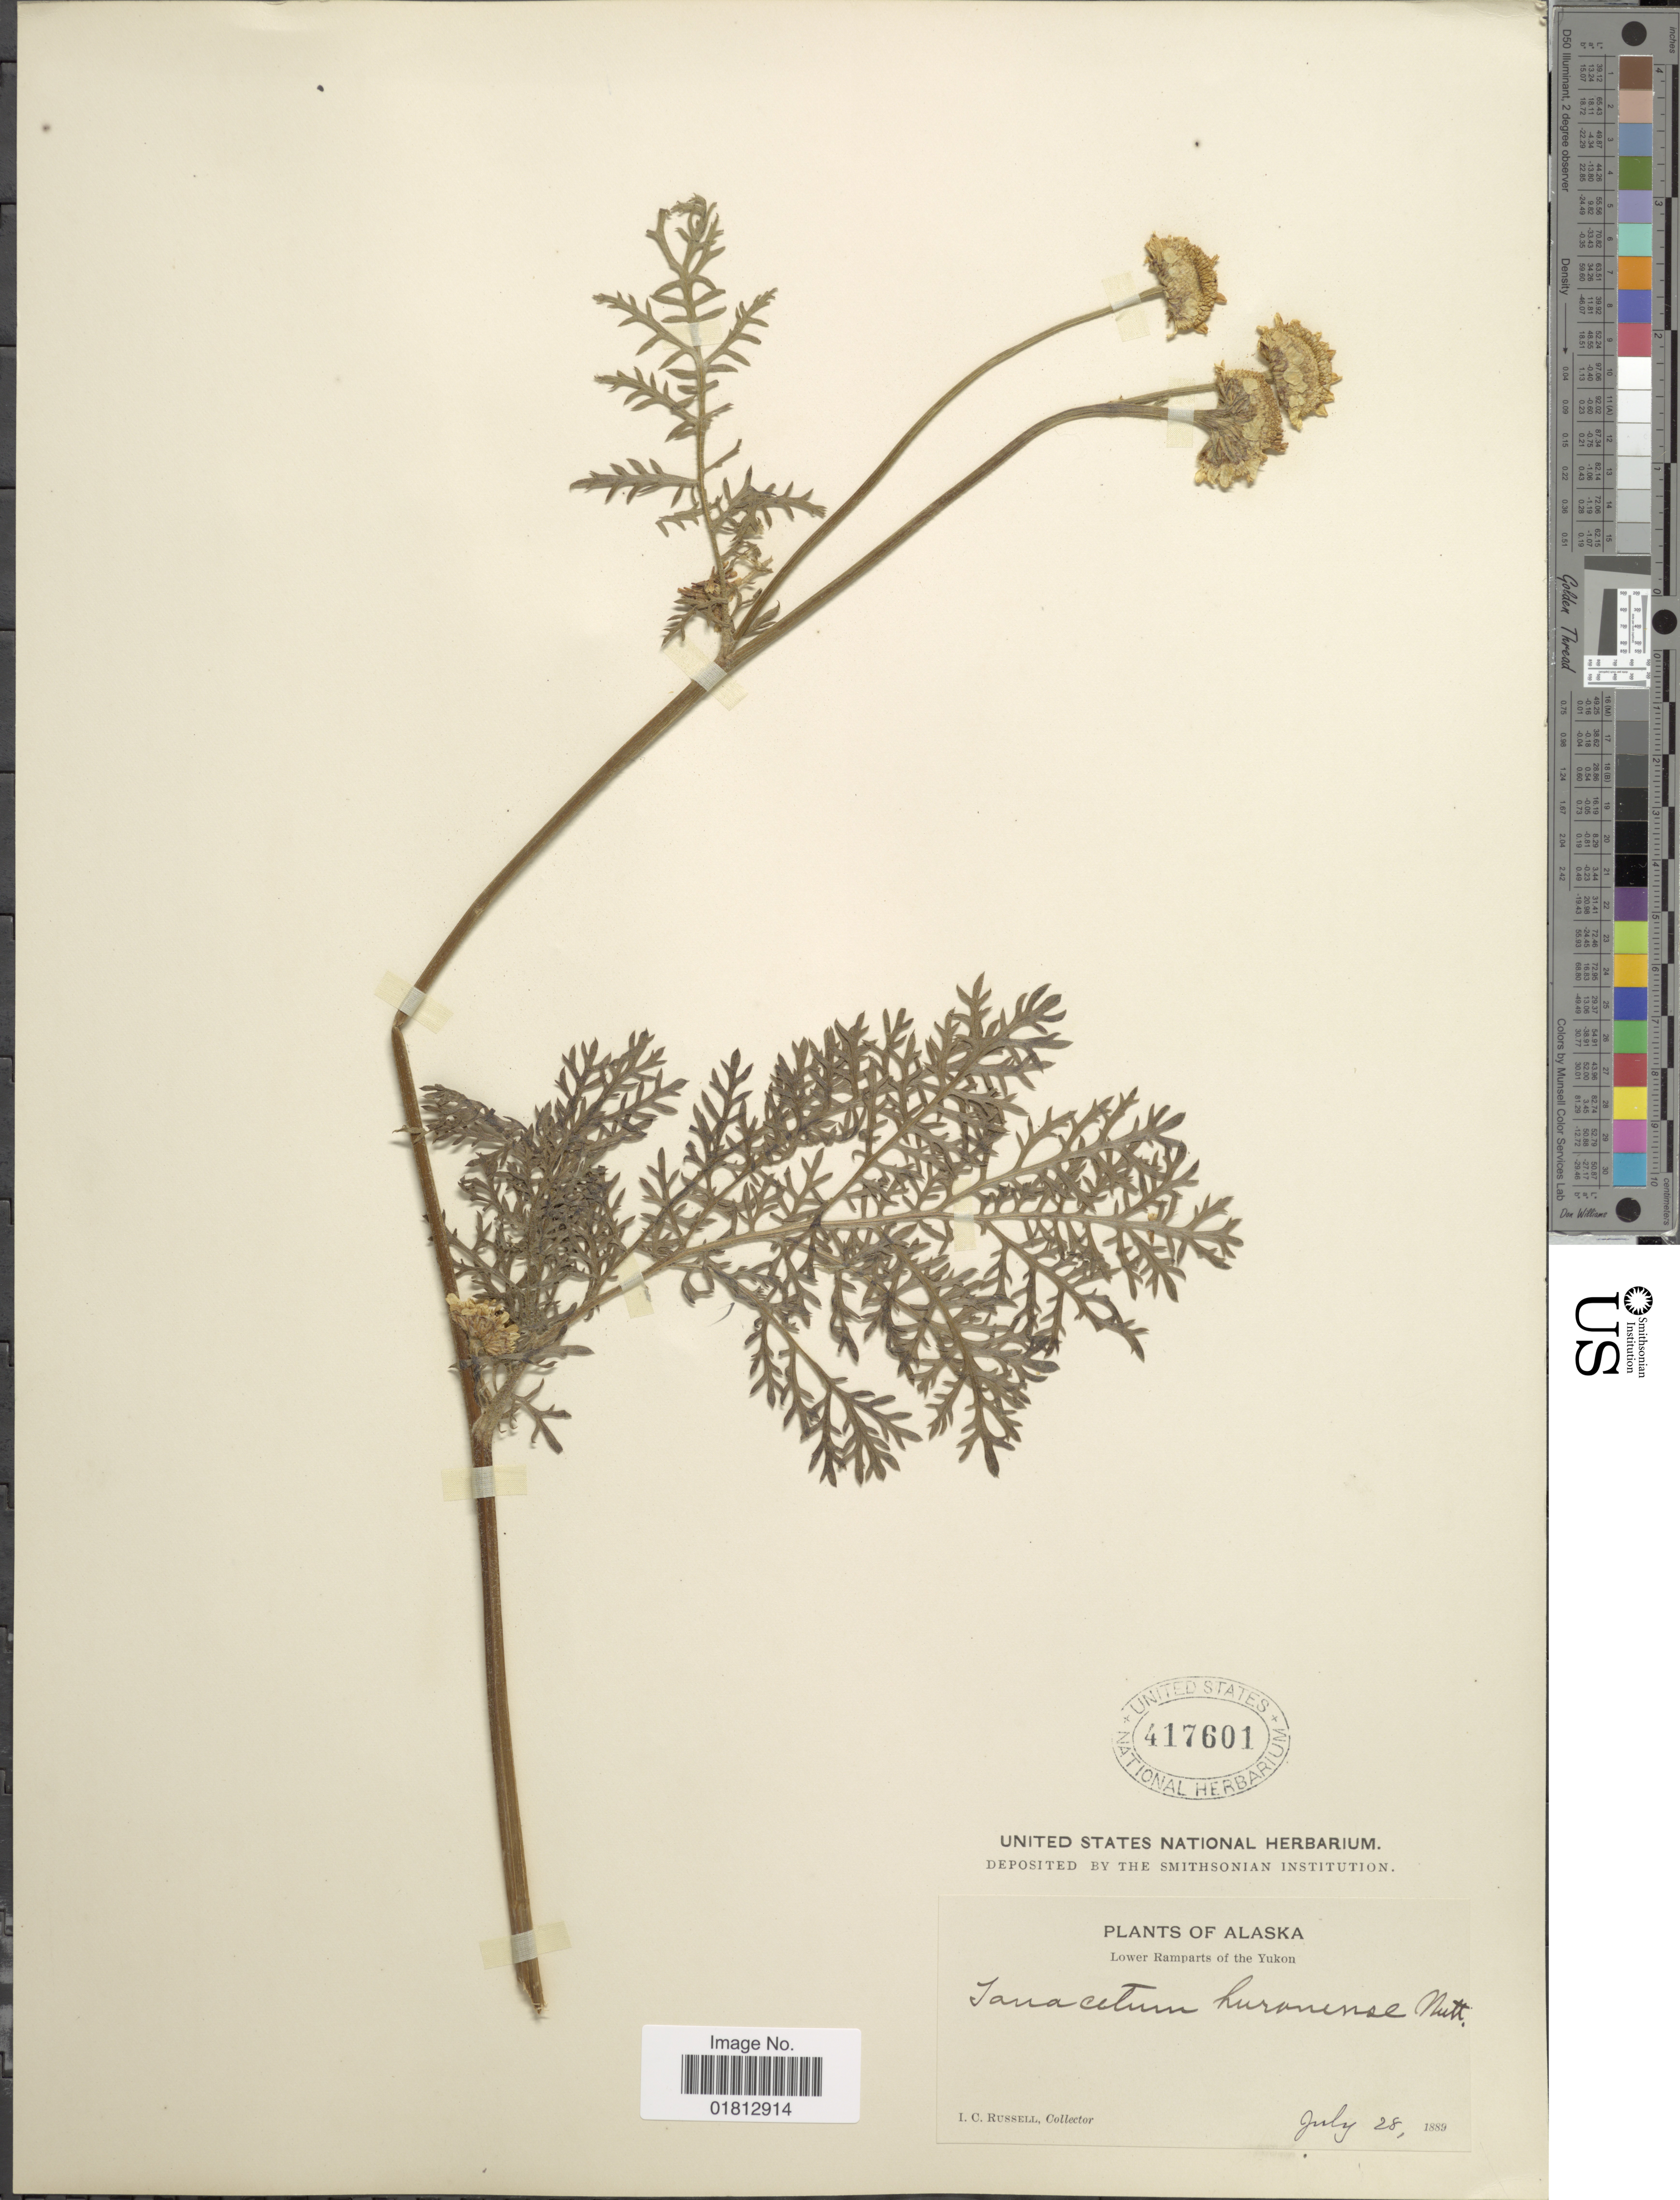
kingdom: Plantae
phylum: Tracheophyta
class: Magnoliopsida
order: Asterales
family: Asteraceae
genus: Tanacetum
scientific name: Tanacetum huronense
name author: Nutt.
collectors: I. C. Russell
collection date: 1889-07-28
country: United States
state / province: Alaska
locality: Lower Ramparts of the Yukon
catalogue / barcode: US 417601